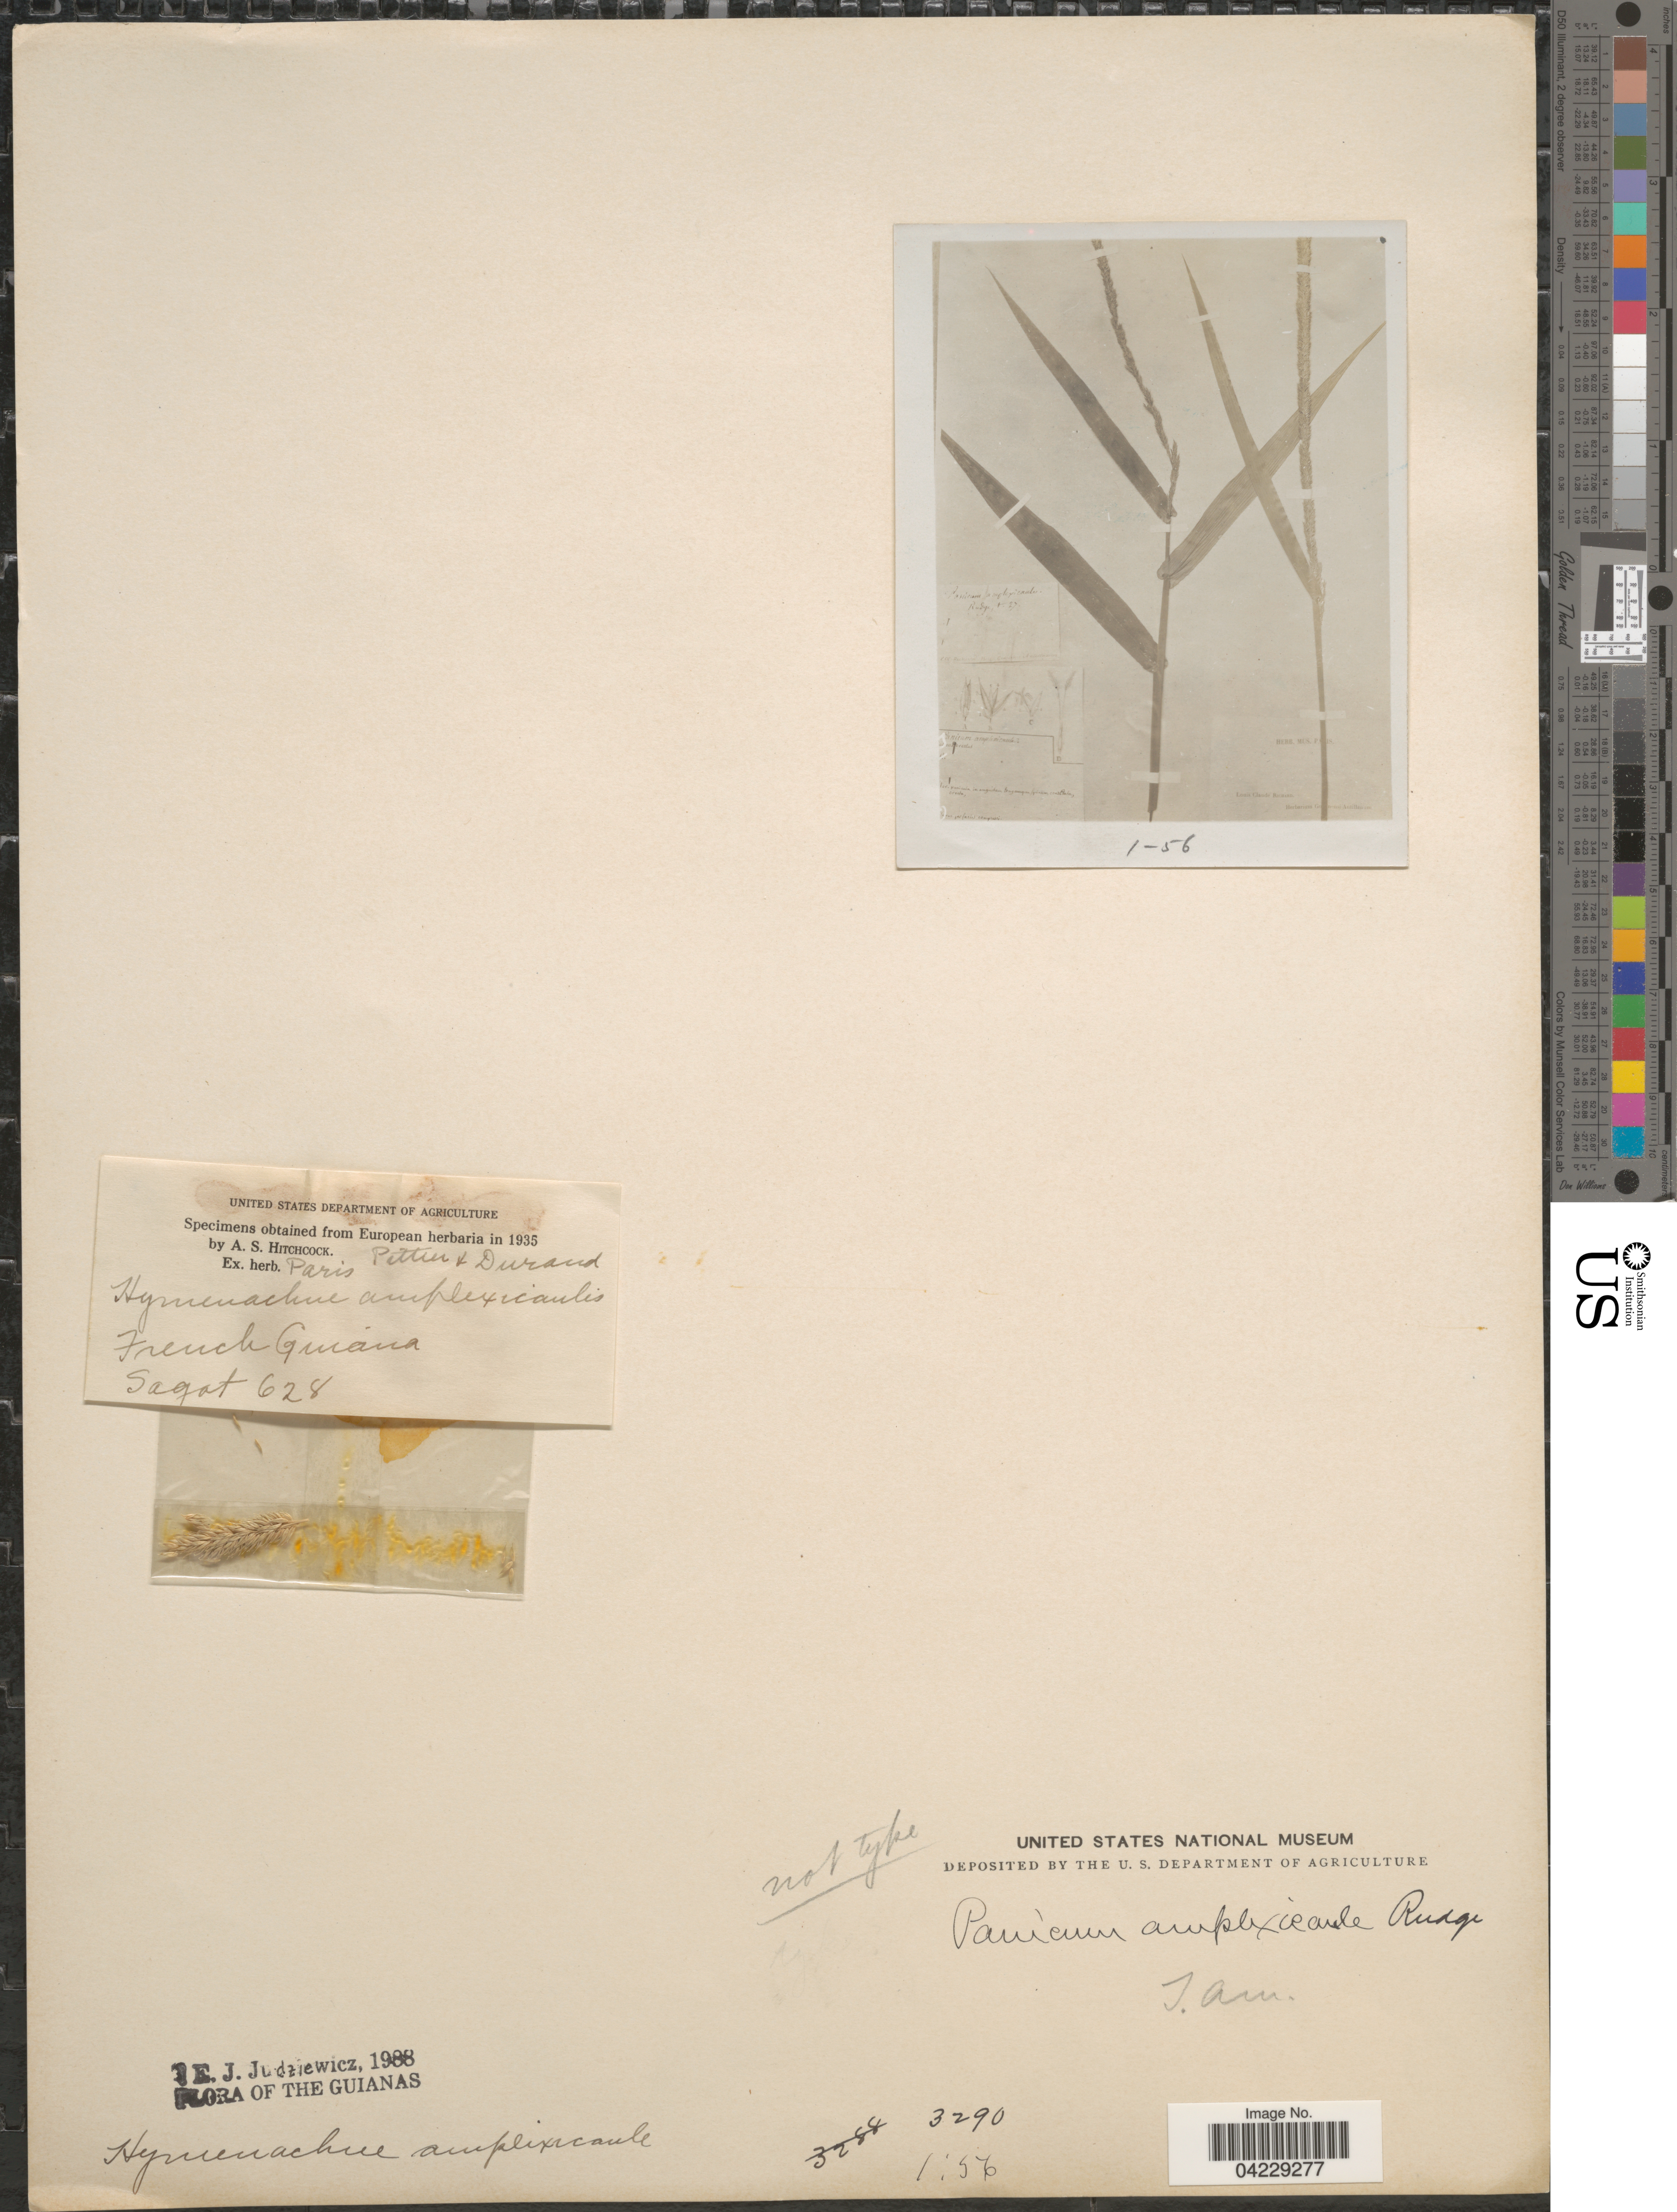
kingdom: Plantae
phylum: Tracheophyta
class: Liliopsida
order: Poales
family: Poaceae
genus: Hymenachne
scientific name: Hymenachne amplexicaulis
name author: (Rudge) Nees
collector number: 3290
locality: S.Am.